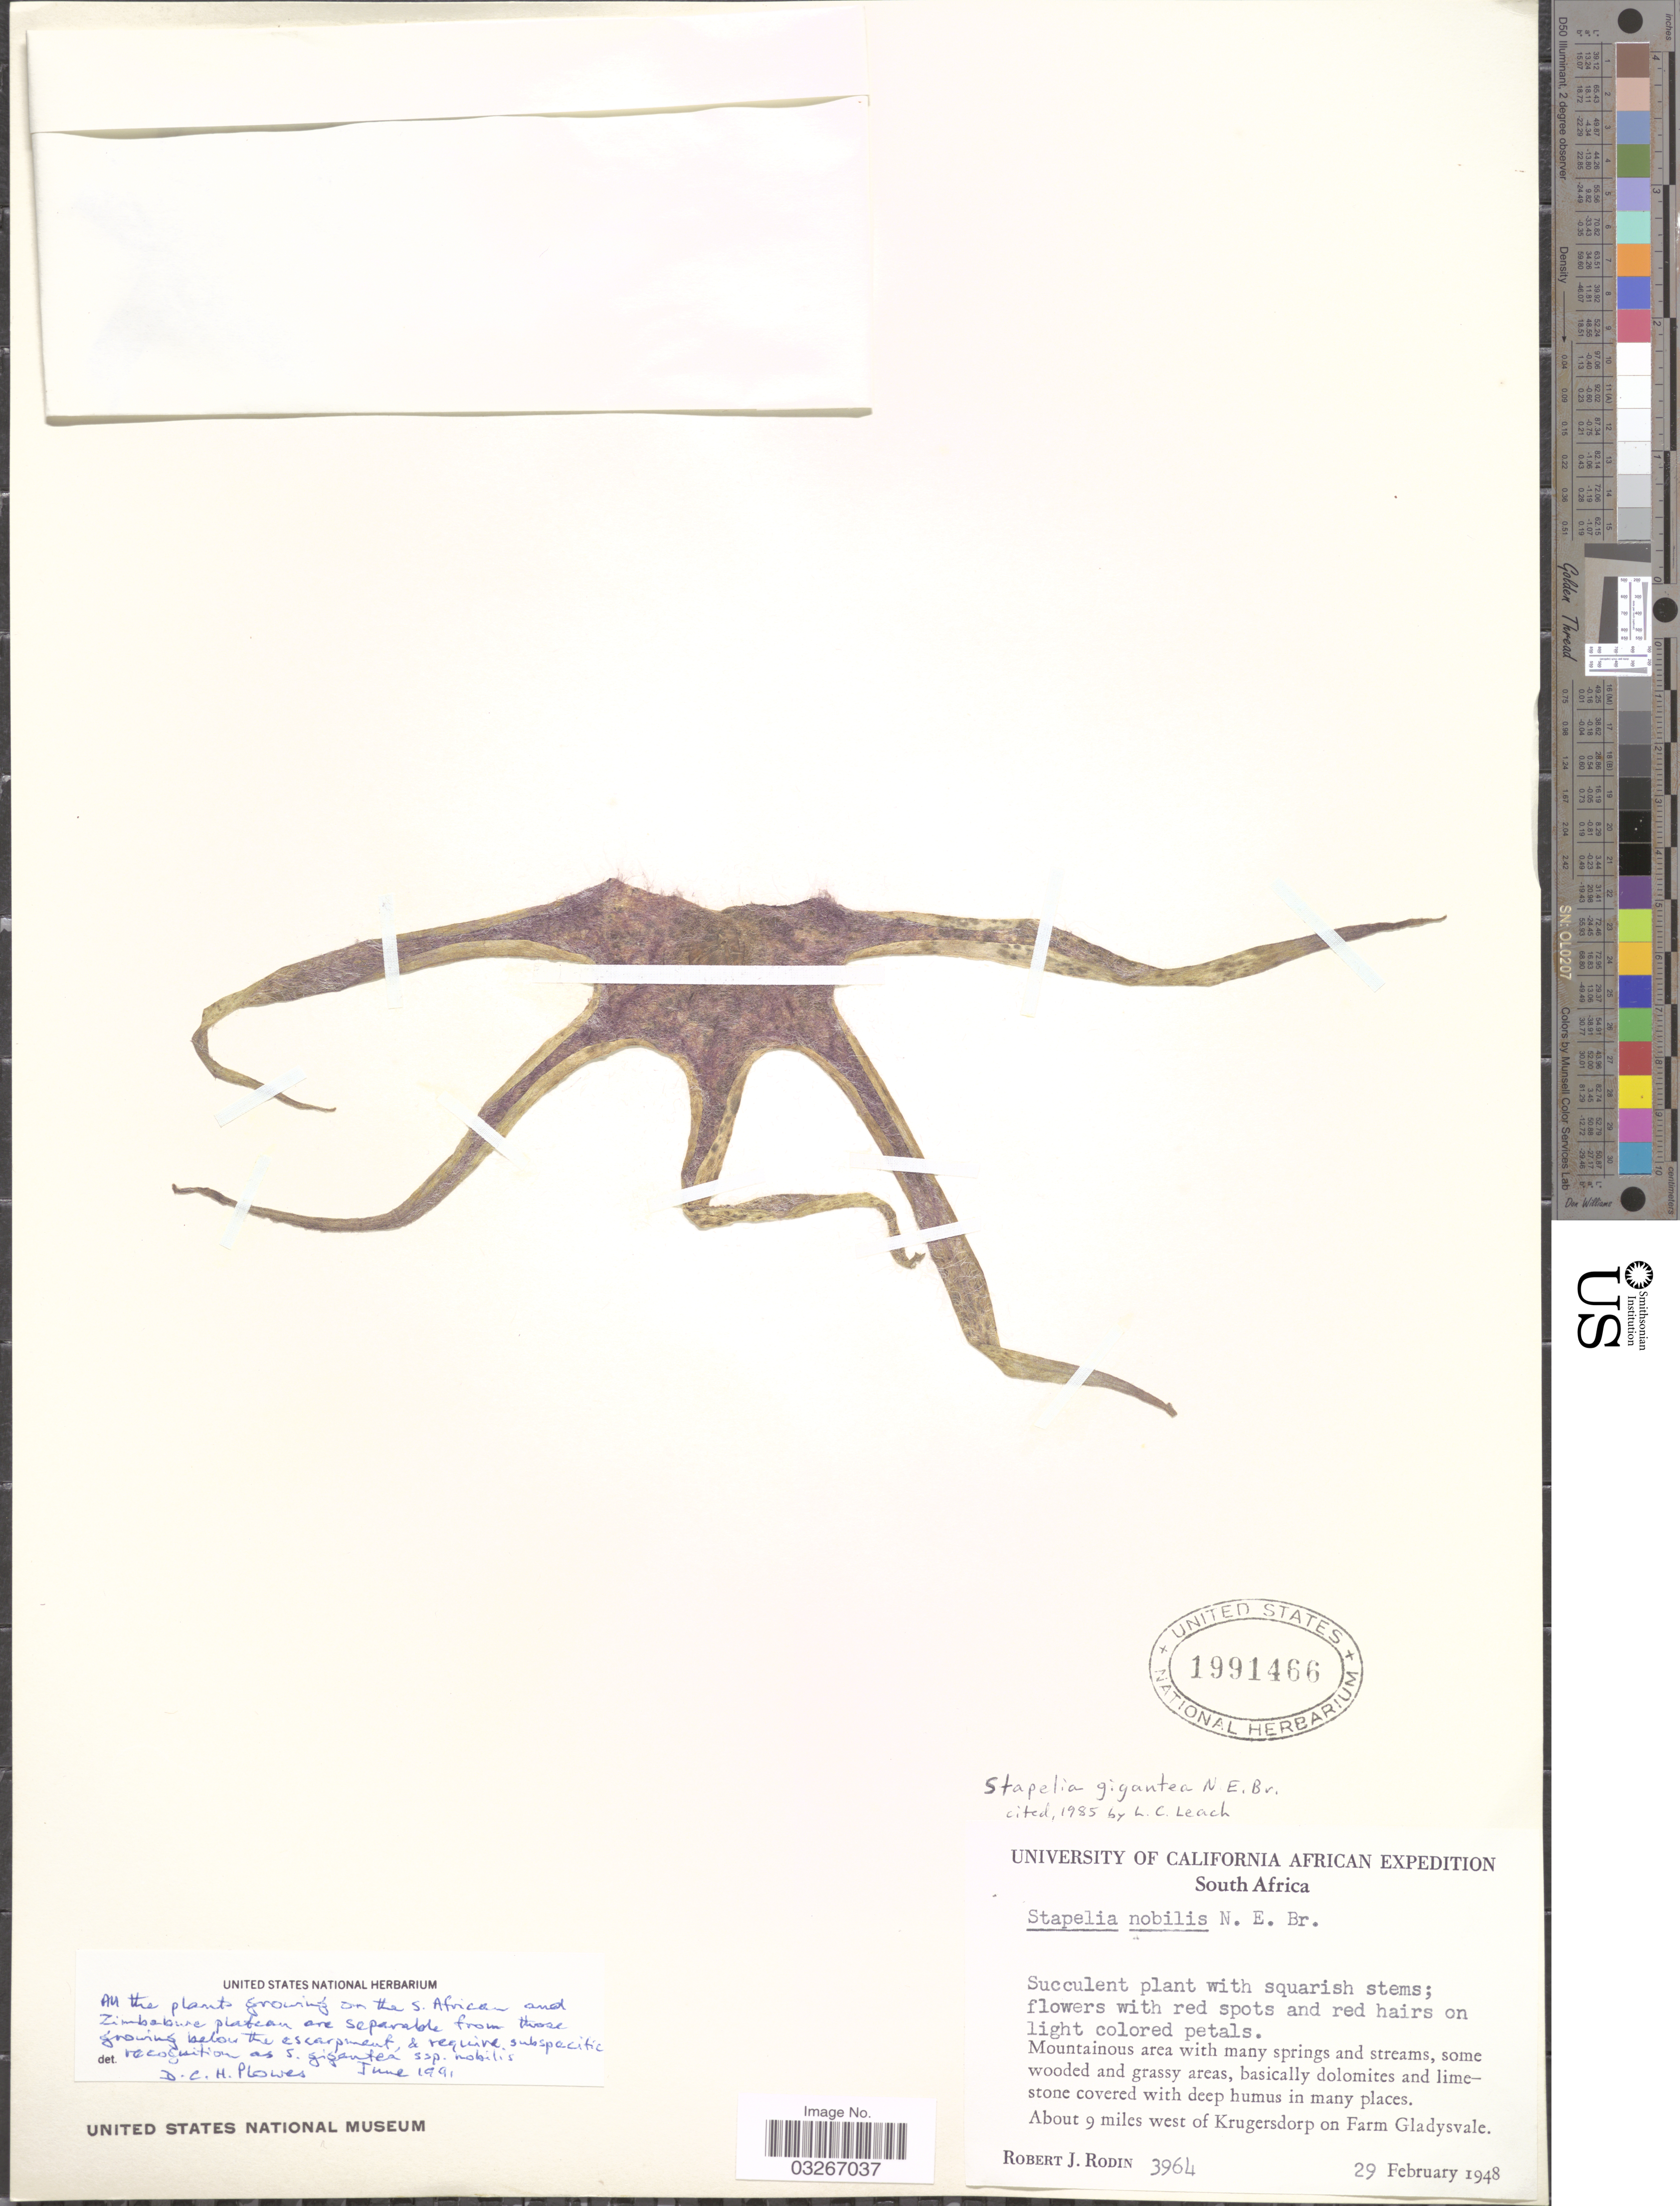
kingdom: Plantae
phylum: Tracheophyta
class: Magnoliopsida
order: Gentianales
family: Apocynaceae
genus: Stapelia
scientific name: Stapelia gigantea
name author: N.E. Br.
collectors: R. J. Rodin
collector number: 3964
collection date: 1948-02-29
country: South Africa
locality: About 9 miles west of Krugersdorp on Farm Gladysvale.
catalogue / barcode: US 1991466